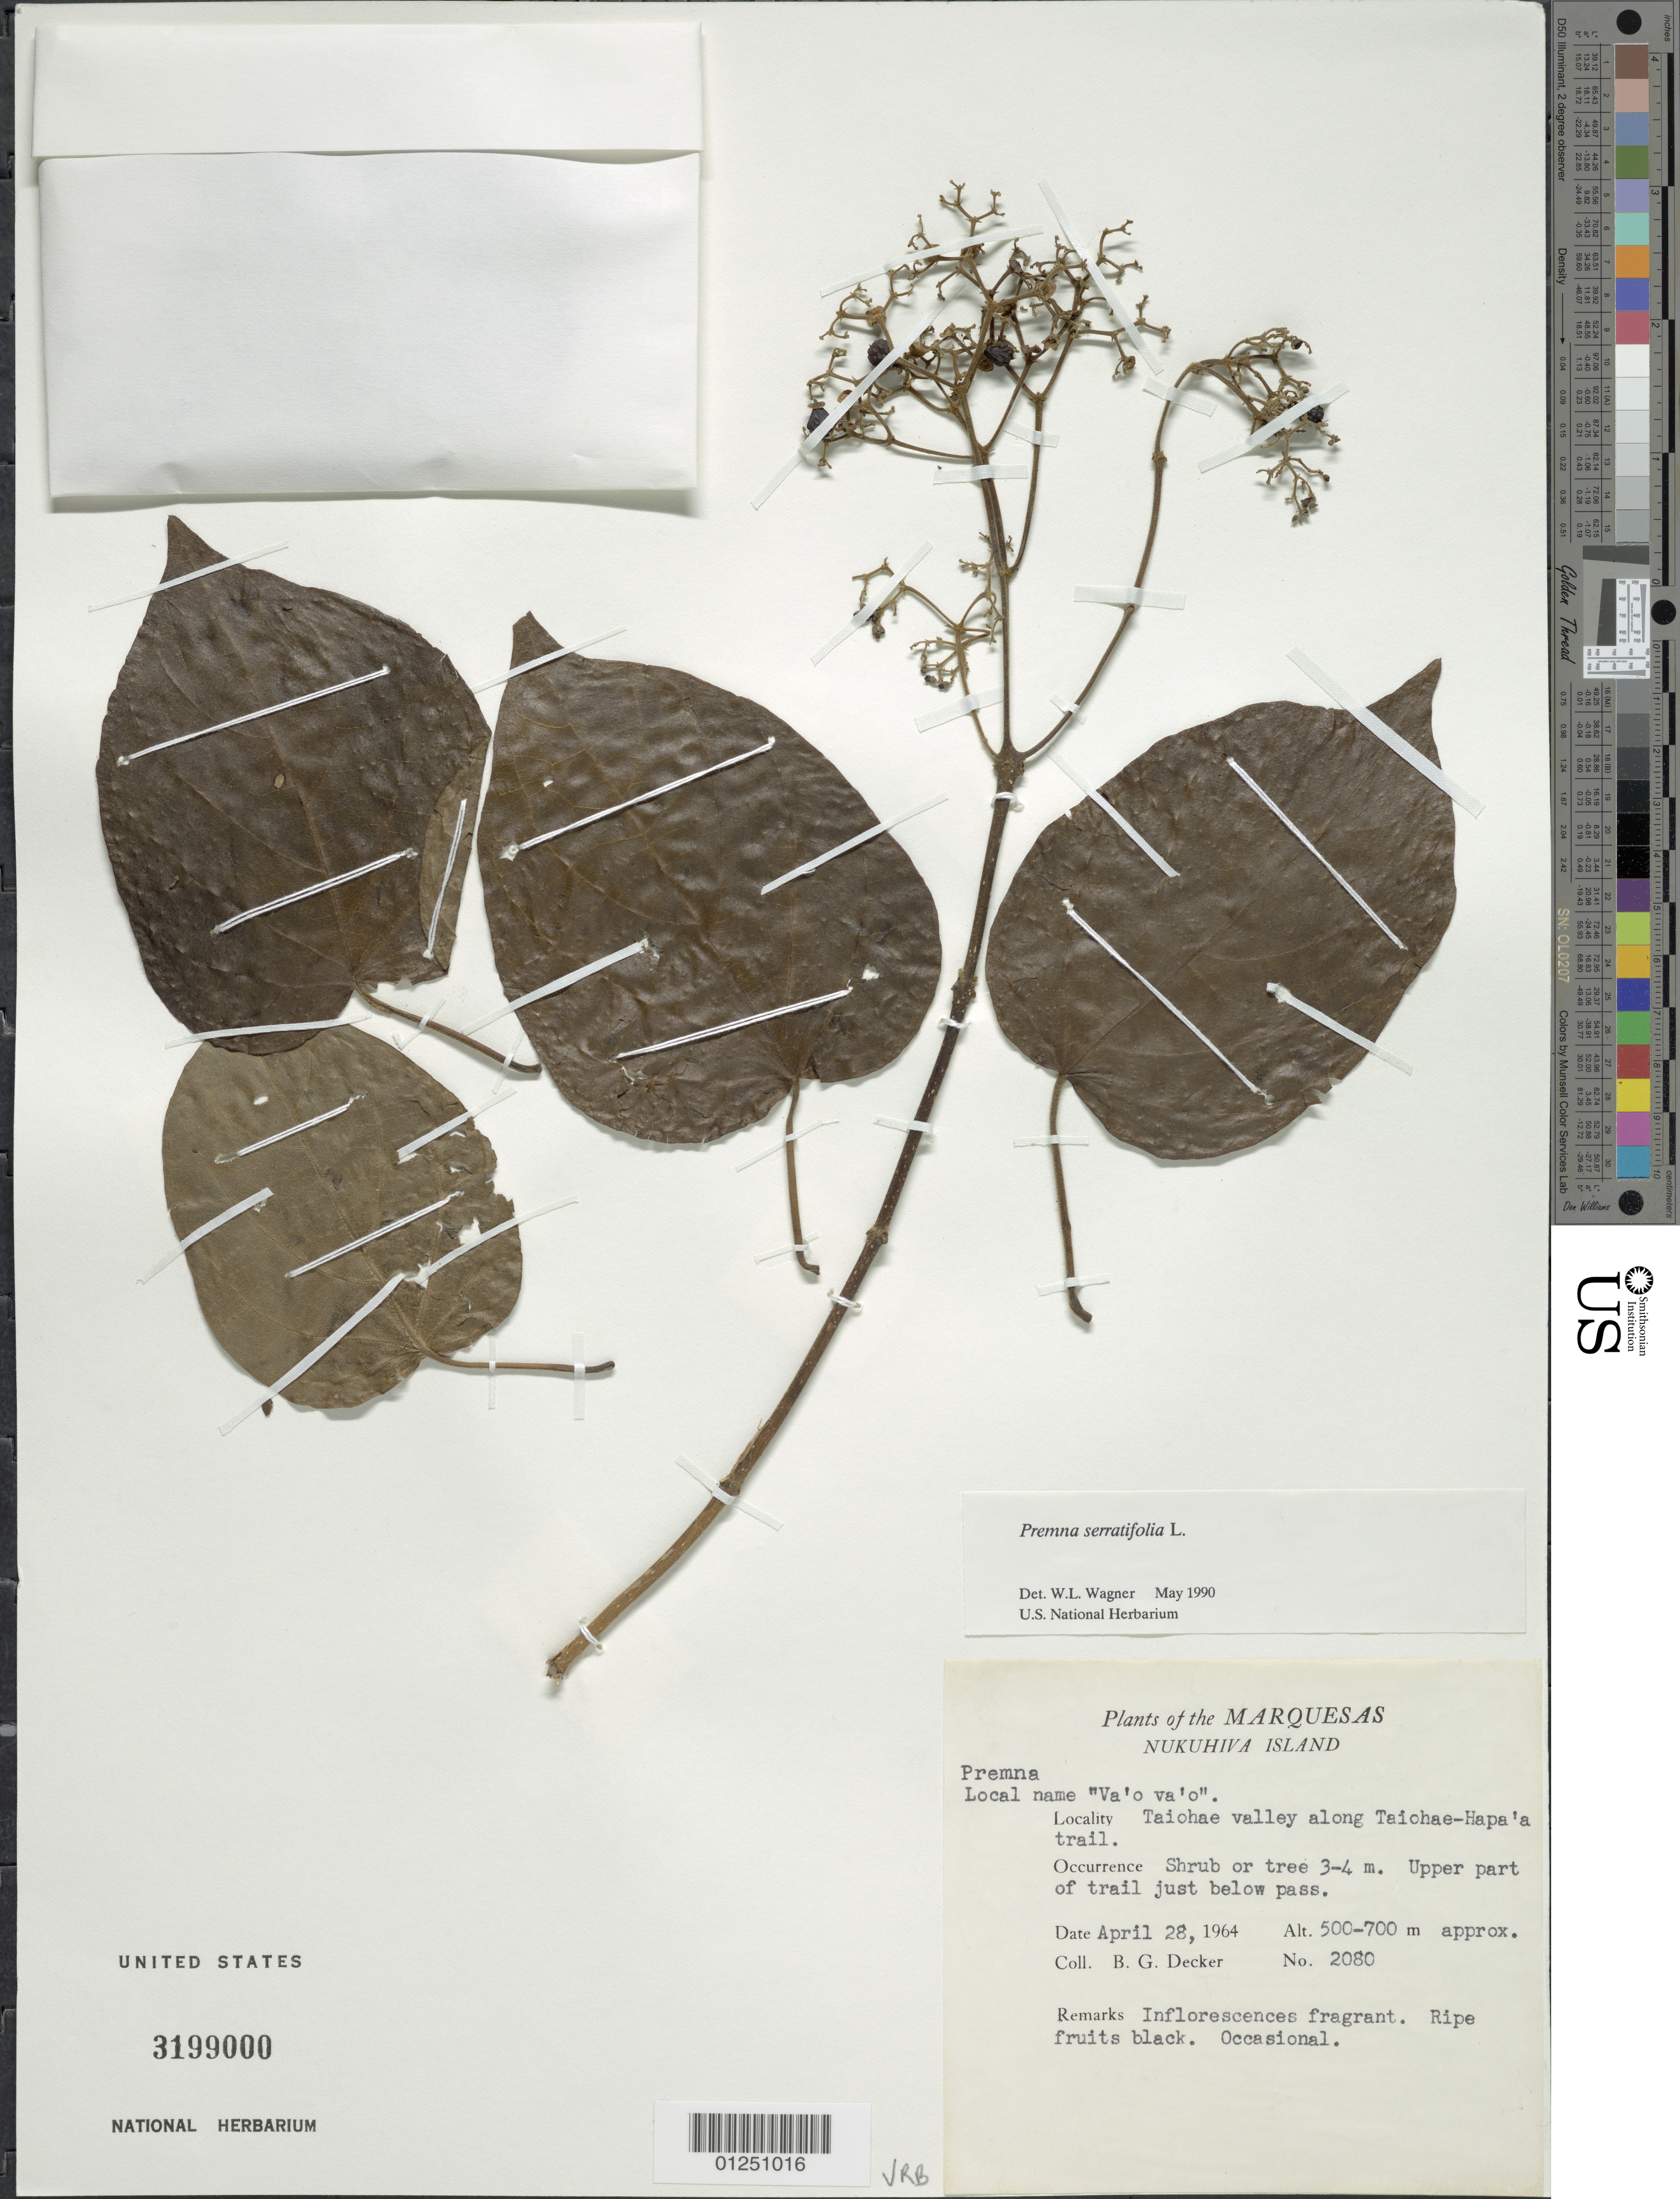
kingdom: Plantae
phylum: Tracheophyta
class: Magnoliopsida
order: Lamiales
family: Lamiaceae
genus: Premna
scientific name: Premna serratifolia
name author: L.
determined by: Wagner, W. L., (BOT), Smithsonian Institution - National Museum of Natural History (UNITED STATES)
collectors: B. G. Decker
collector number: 2080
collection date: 1964-04-28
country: French Polynesia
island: Nuku Hiva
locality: Taiohae Valley along Taiohae-Hapa'a Trail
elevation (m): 500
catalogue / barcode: US 3199000